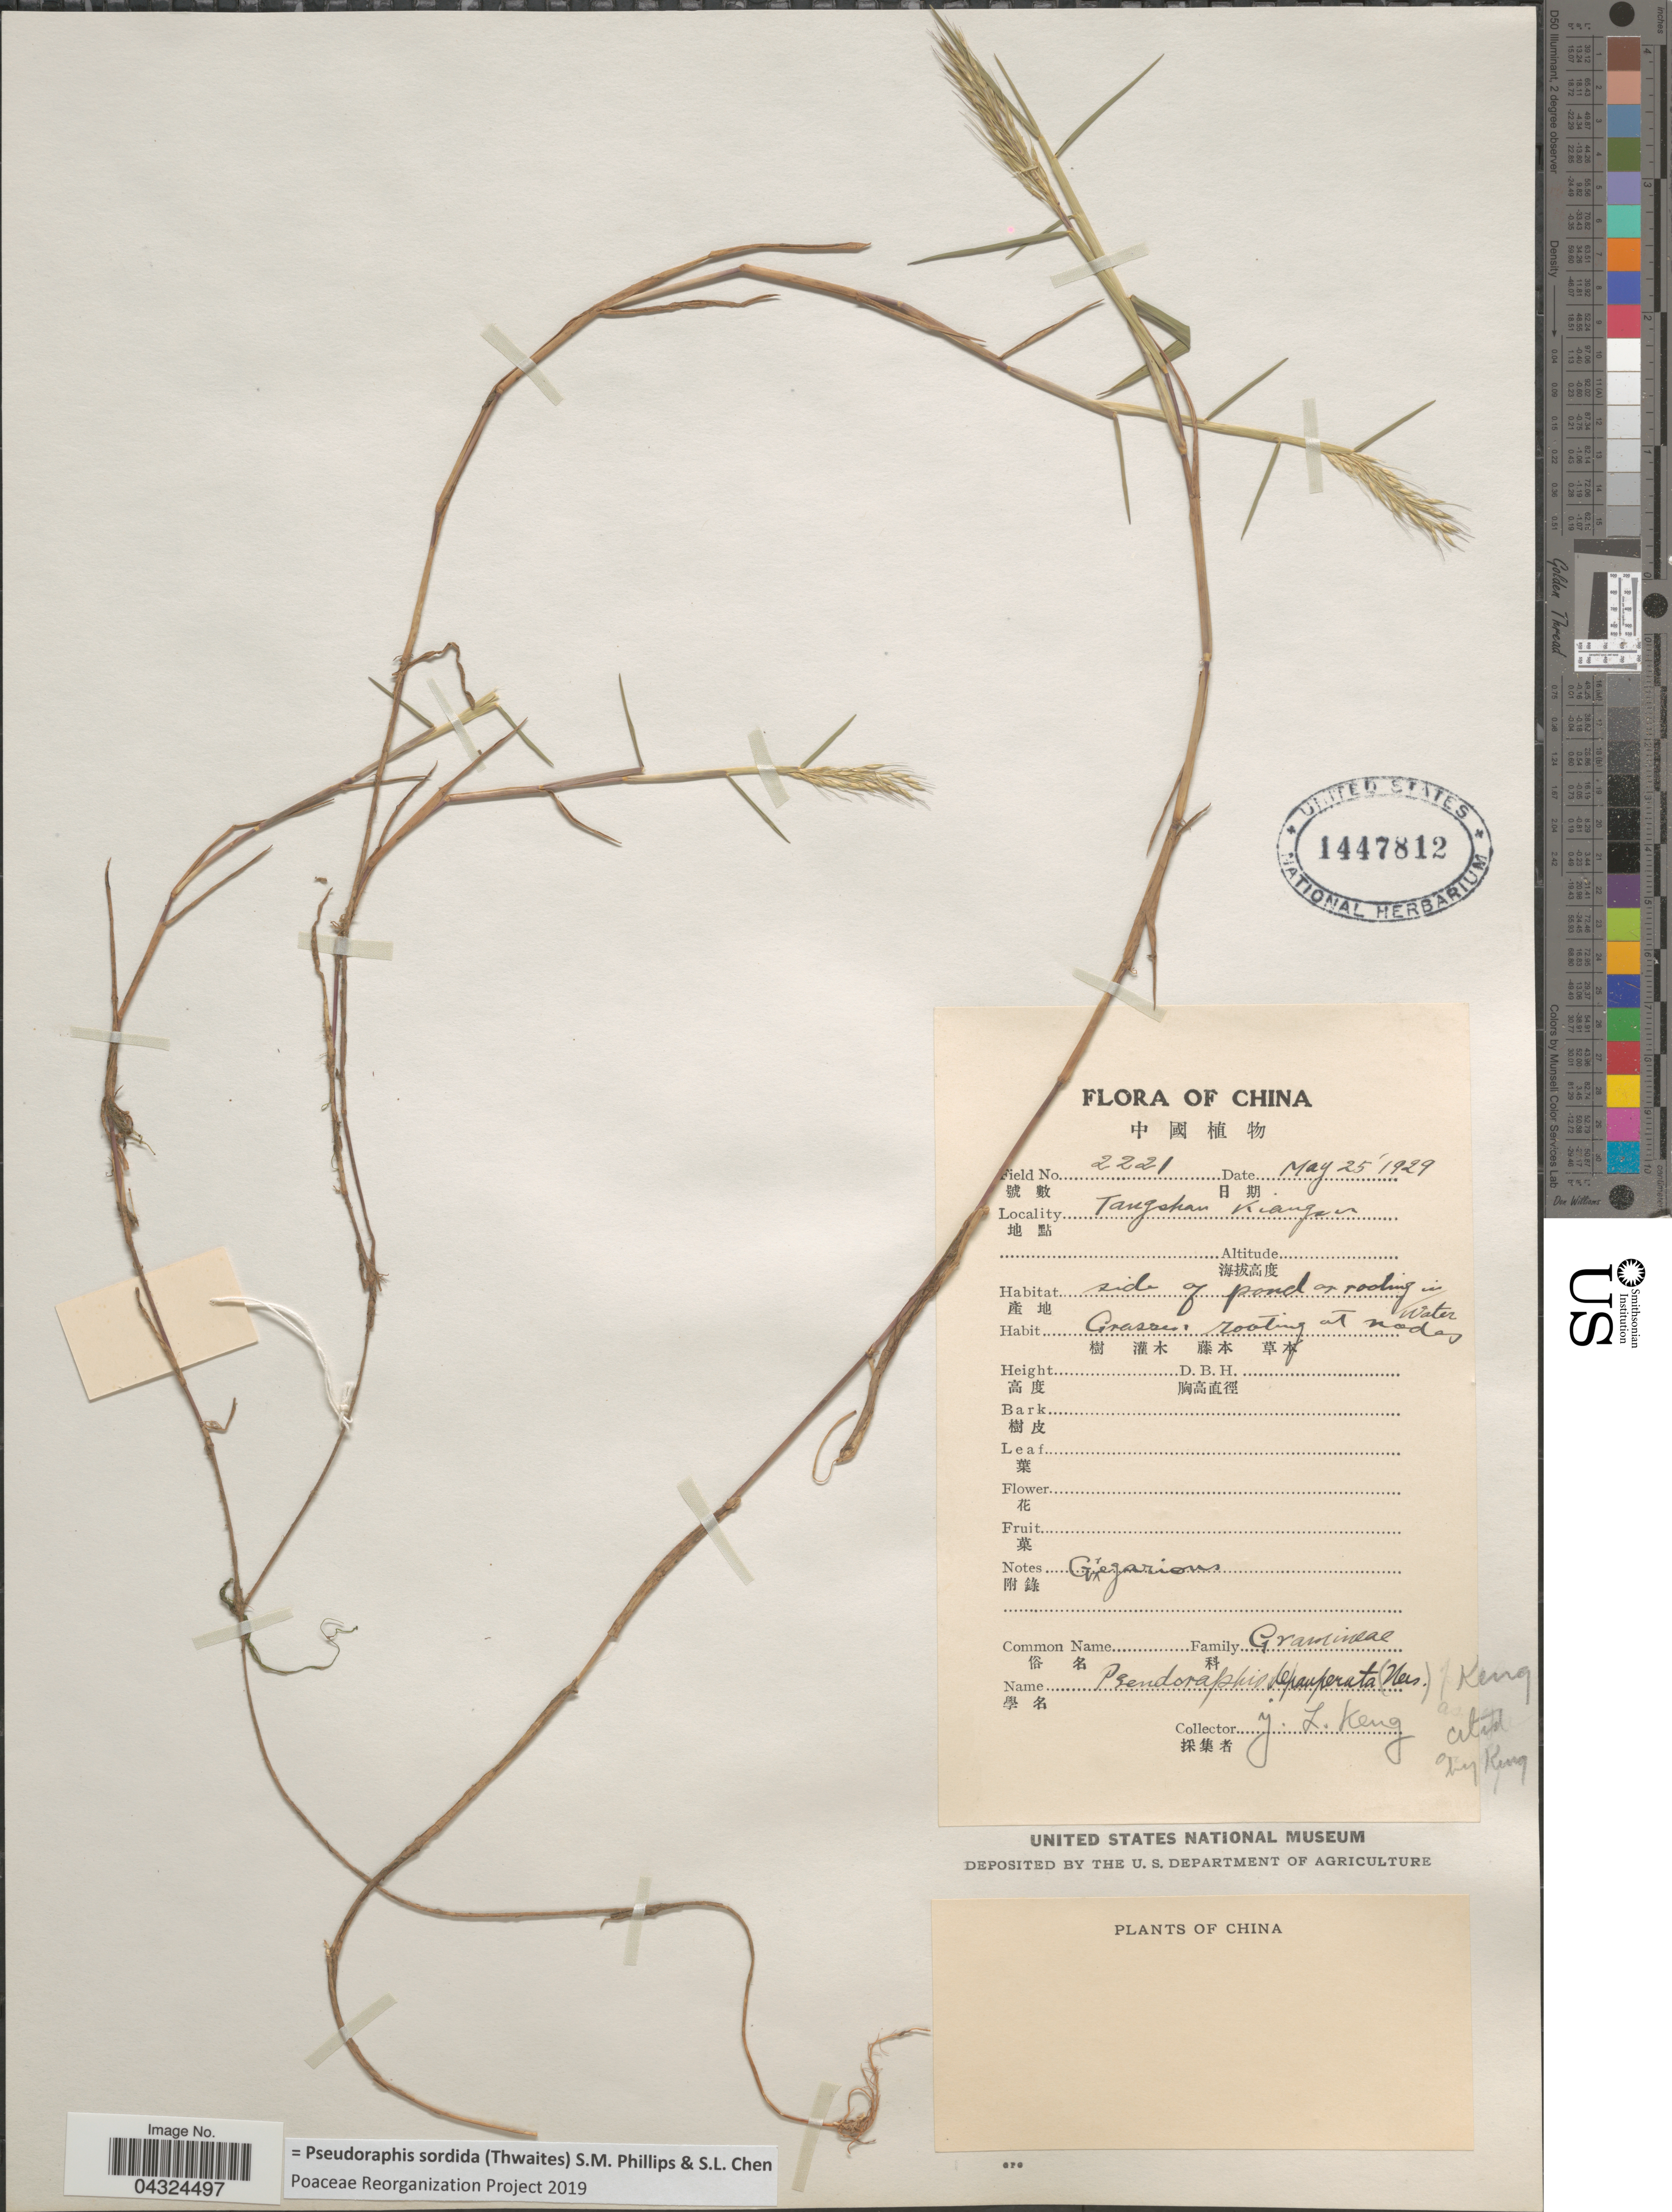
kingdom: Plantae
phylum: Tracheophyta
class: Liliopsida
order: Poales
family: Poaceae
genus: Pseudoraphis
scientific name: Pseudoraphis sordida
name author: (Thwaites) S.M. Phillips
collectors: Y. L. Keng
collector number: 2221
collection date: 1929-05-25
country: China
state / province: Jiangsu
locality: Tangshan, Kiangsu.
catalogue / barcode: US 1447812